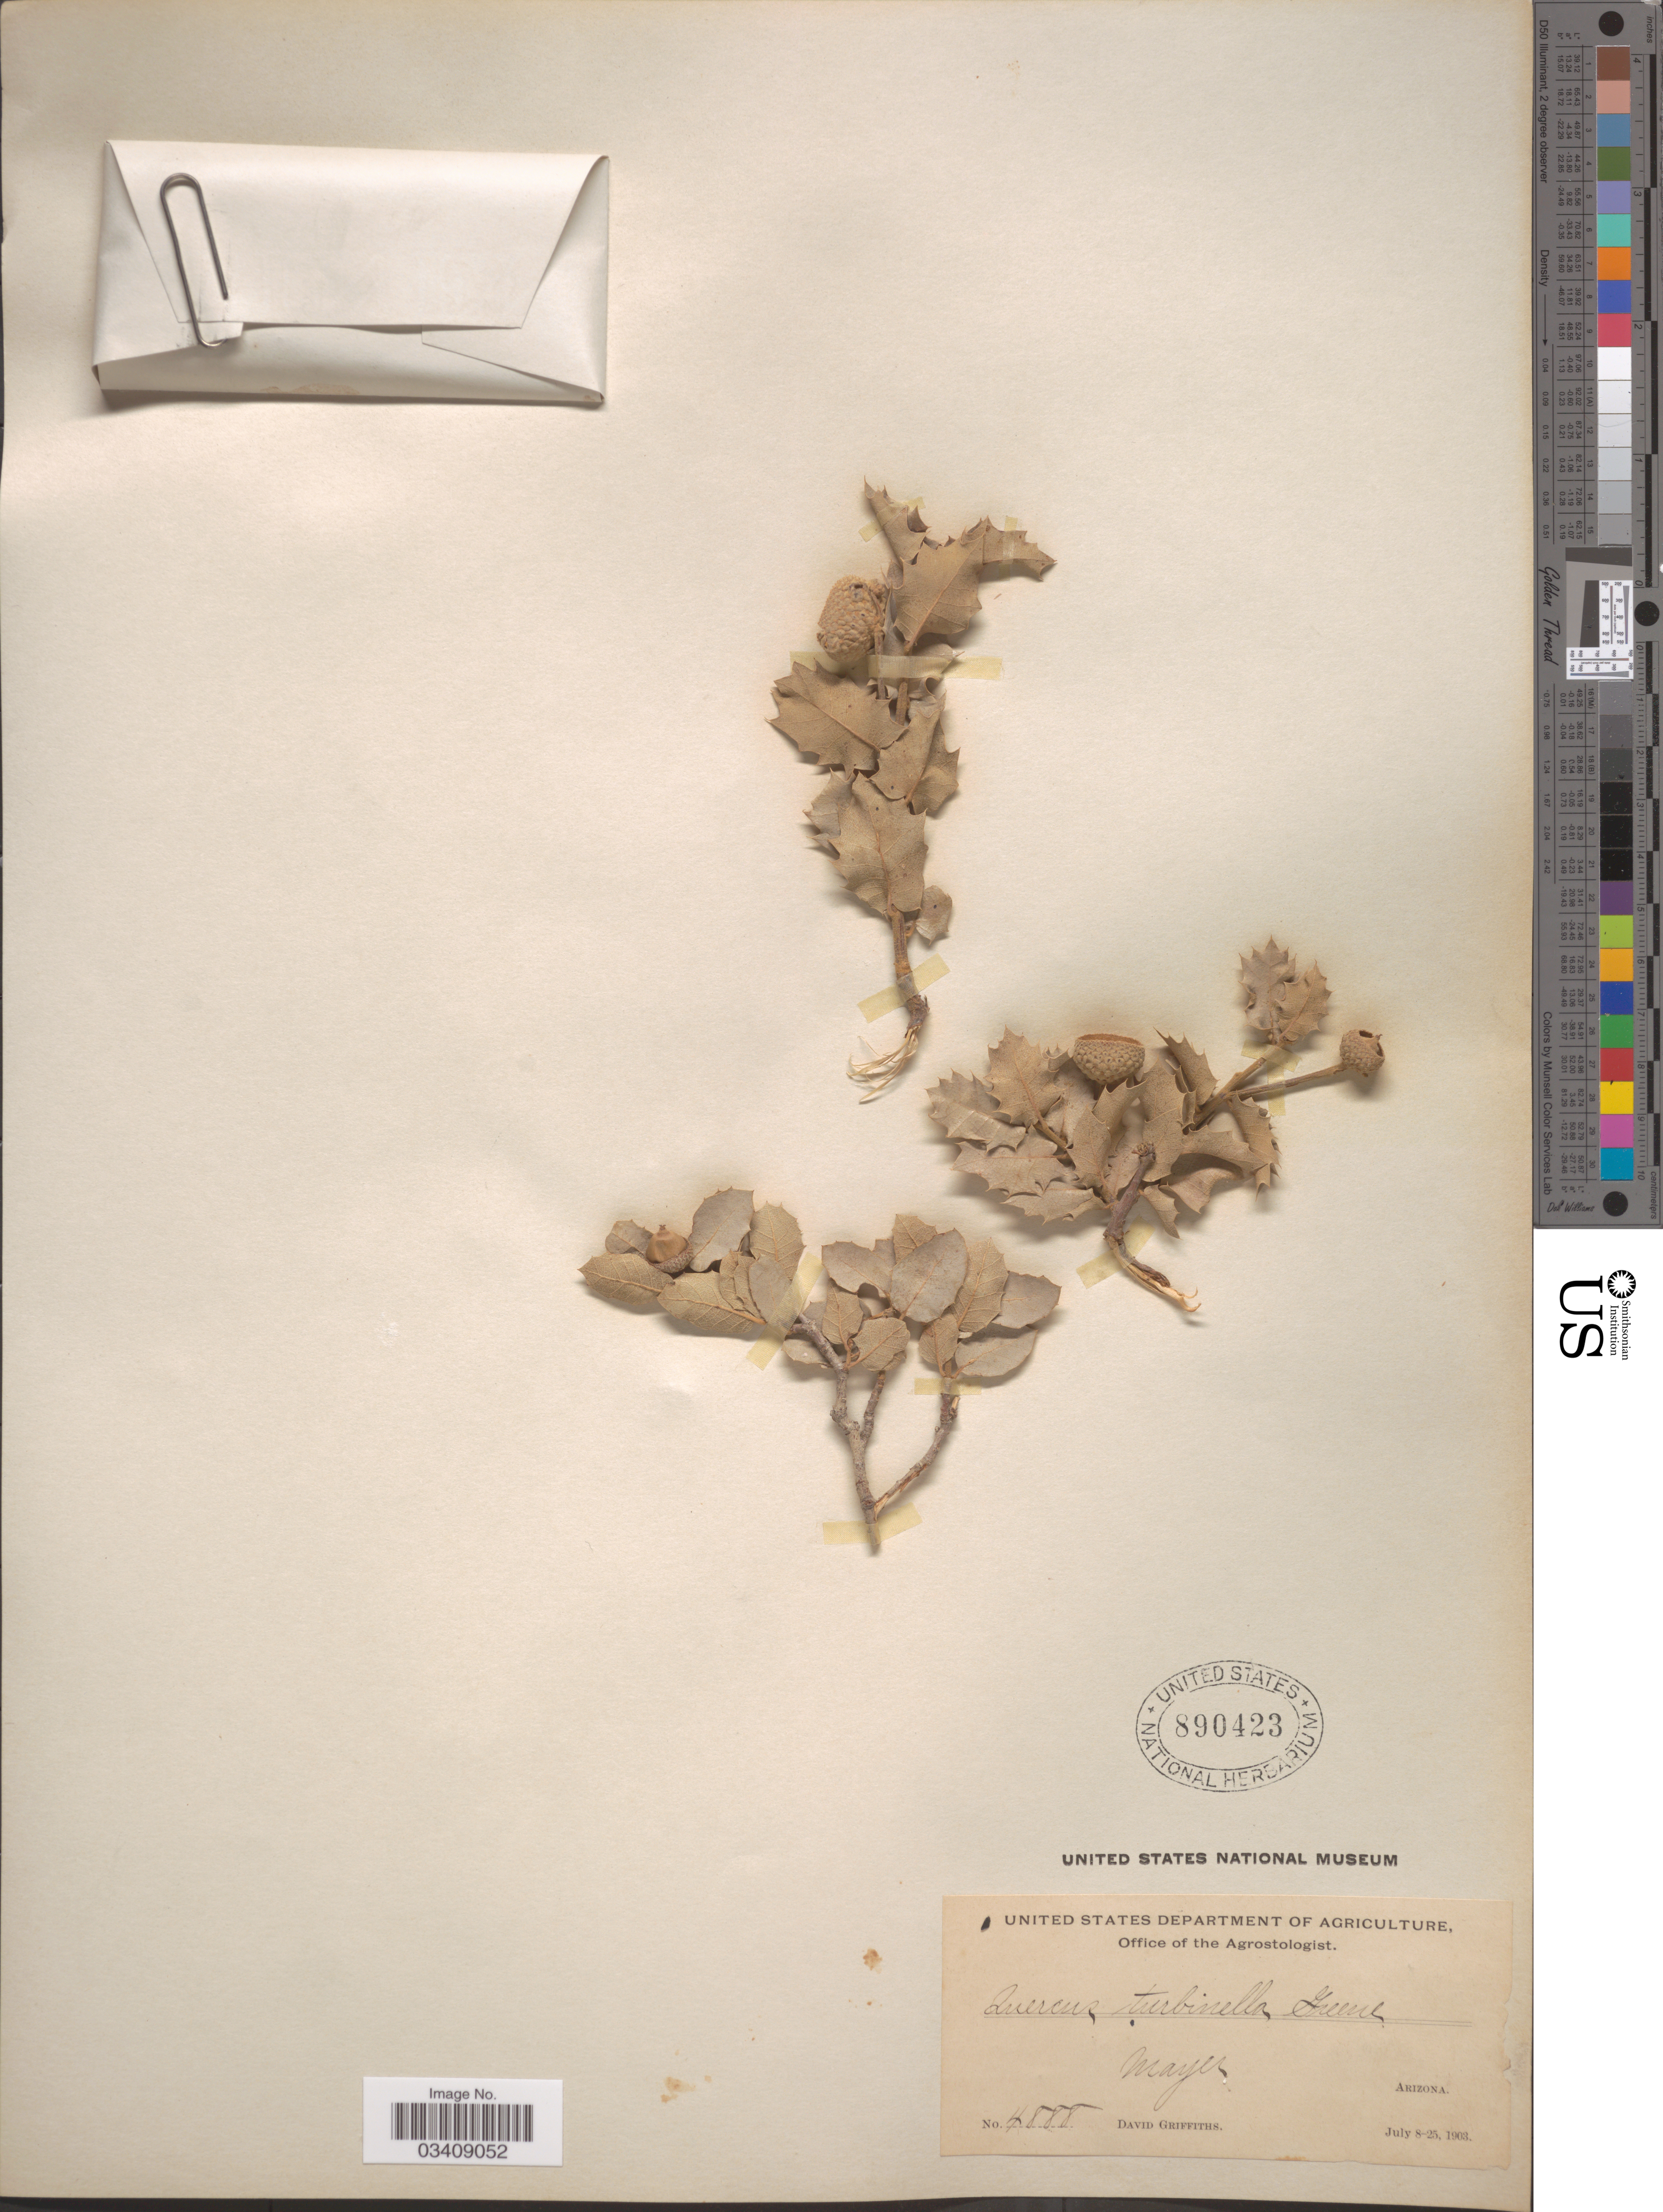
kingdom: Plantae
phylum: Tracheophyta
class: Magnoliopsida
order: Fagales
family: Fagaceae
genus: Quercus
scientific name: Quercus turbinella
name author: Greene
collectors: D. Griffiths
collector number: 4888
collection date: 1903-07-08/1903-07-25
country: United States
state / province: Arizona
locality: Mayer.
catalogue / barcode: US 890423